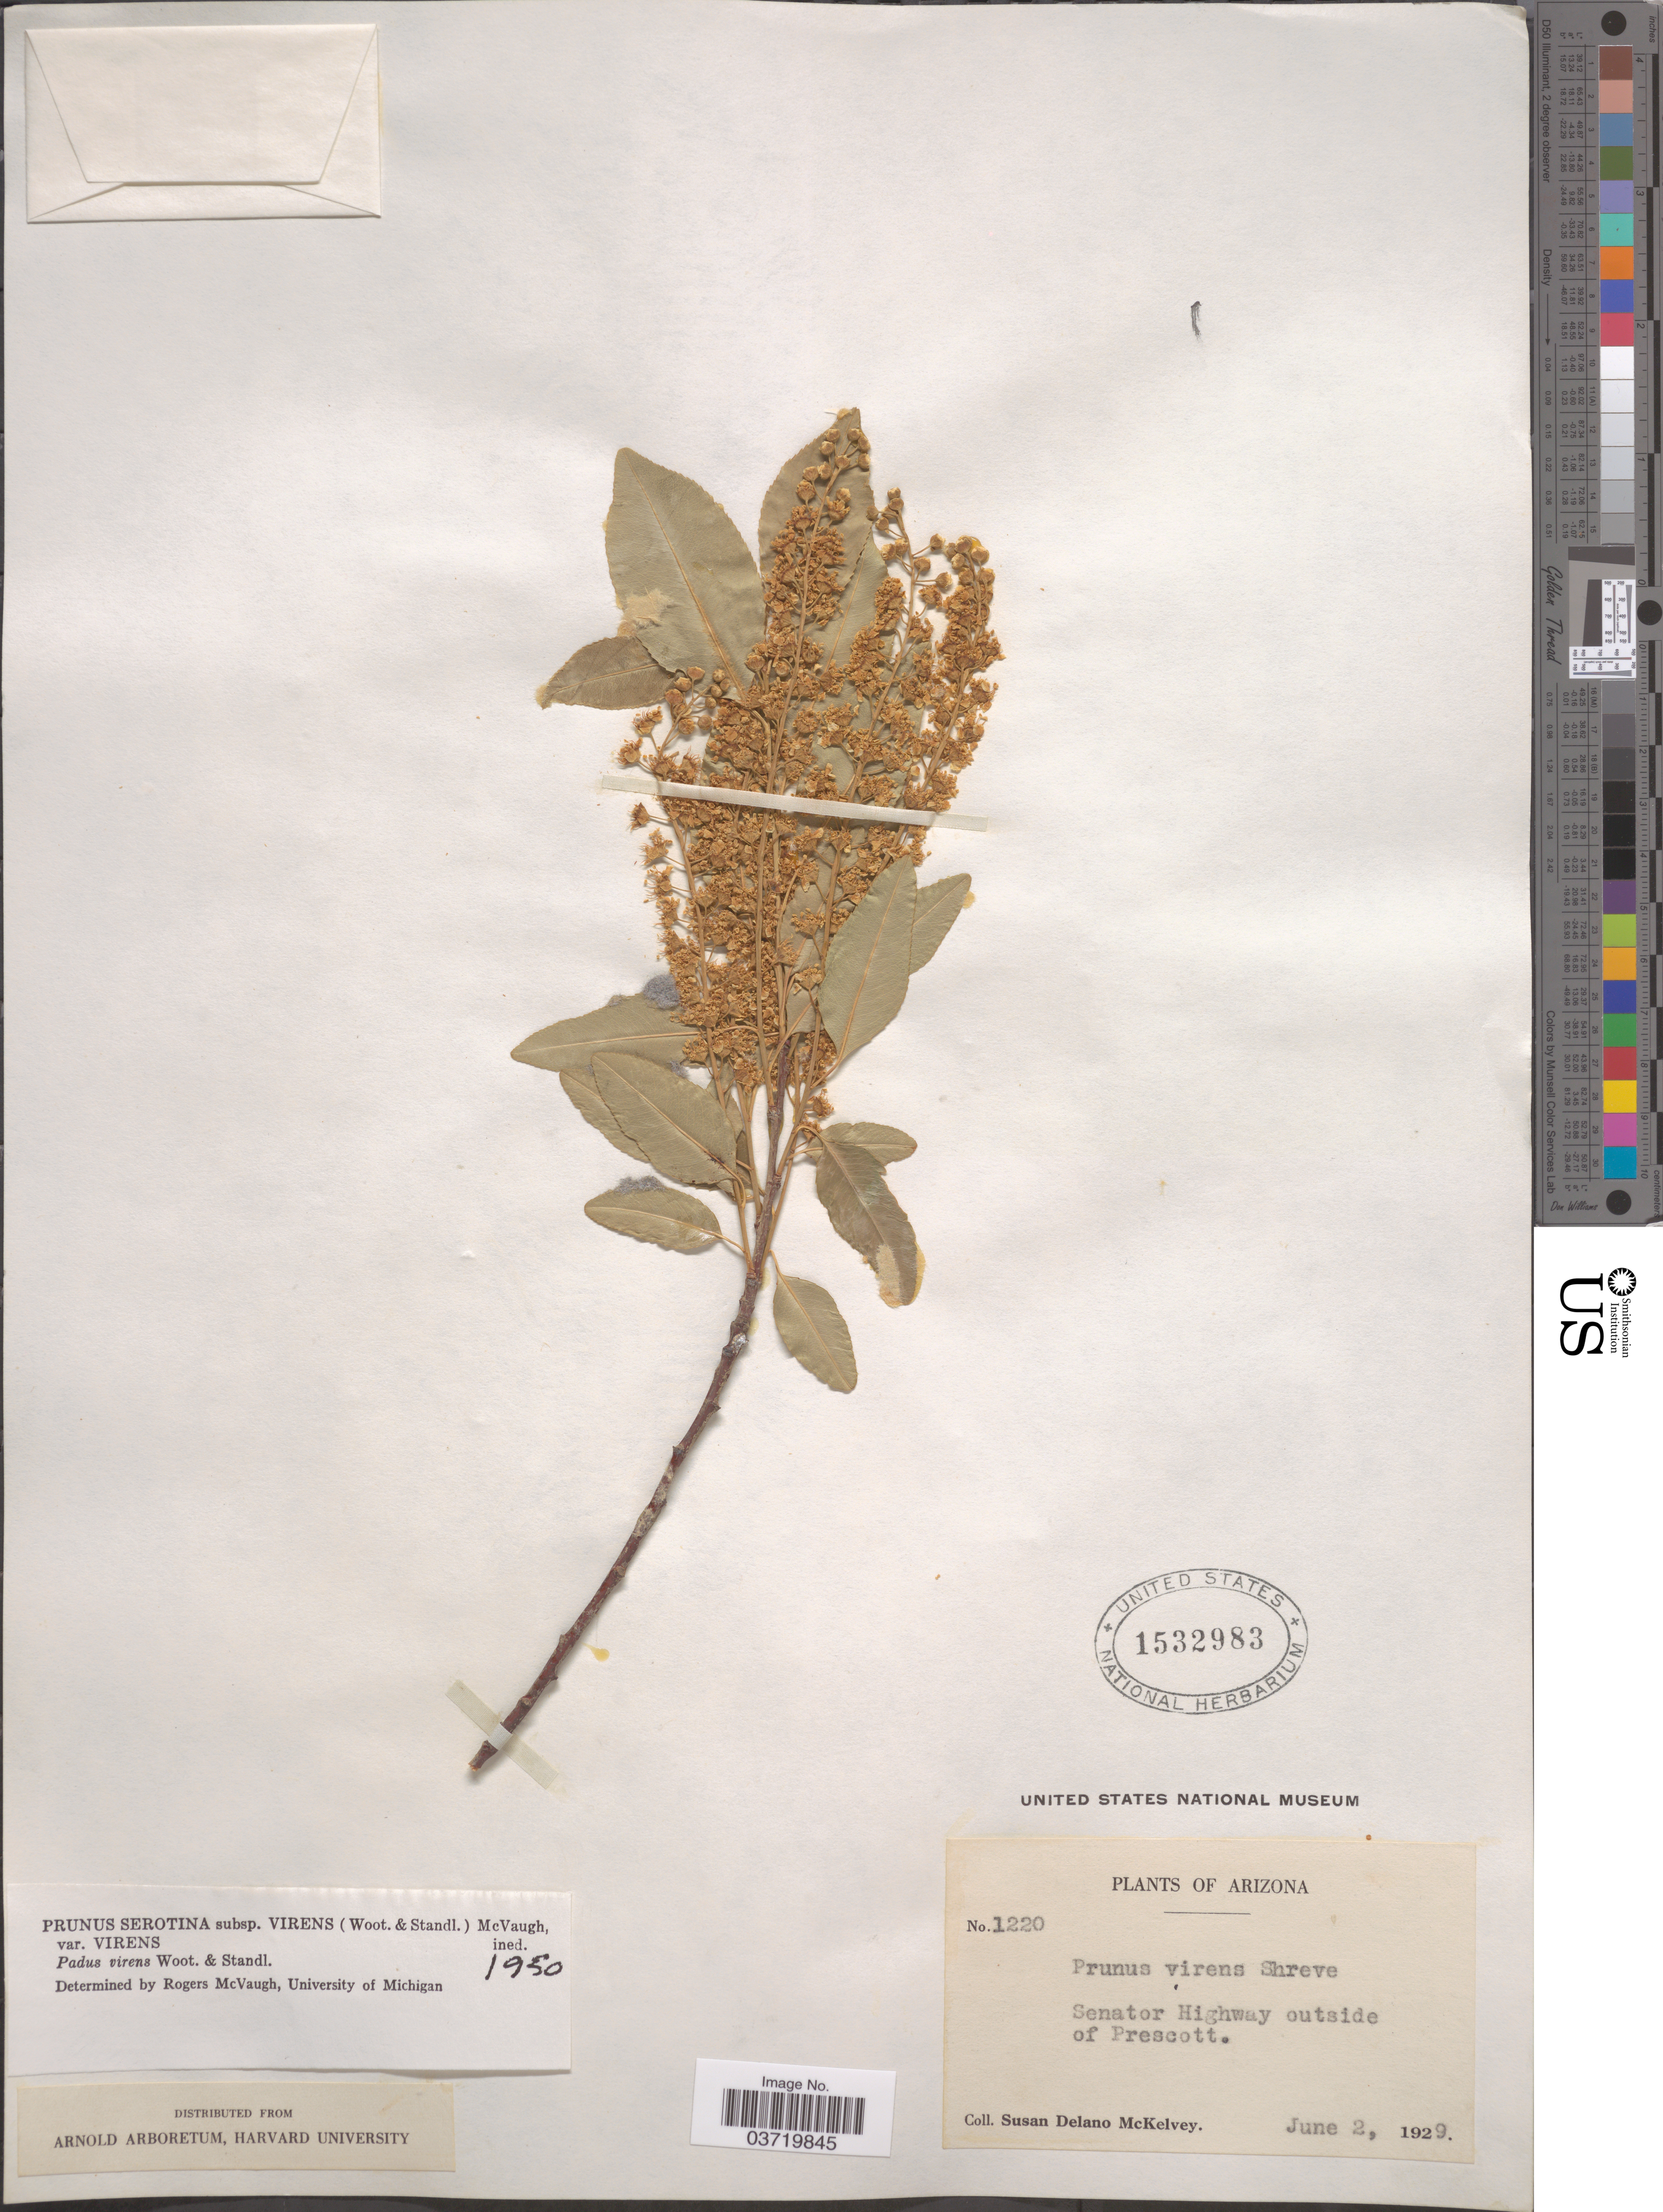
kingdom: Plantae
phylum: Tracheophyta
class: Magnoliopsida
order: Rosales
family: Rosaceae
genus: Prunus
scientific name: Prunus serotina var. rufula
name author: (Wooton & Standl.) McVaugh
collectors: S. A. McKelvey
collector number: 1220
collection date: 1929-06-02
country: United States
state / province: Arizona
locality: Senator Highway outside of Prescott.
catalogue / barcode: US 1532983